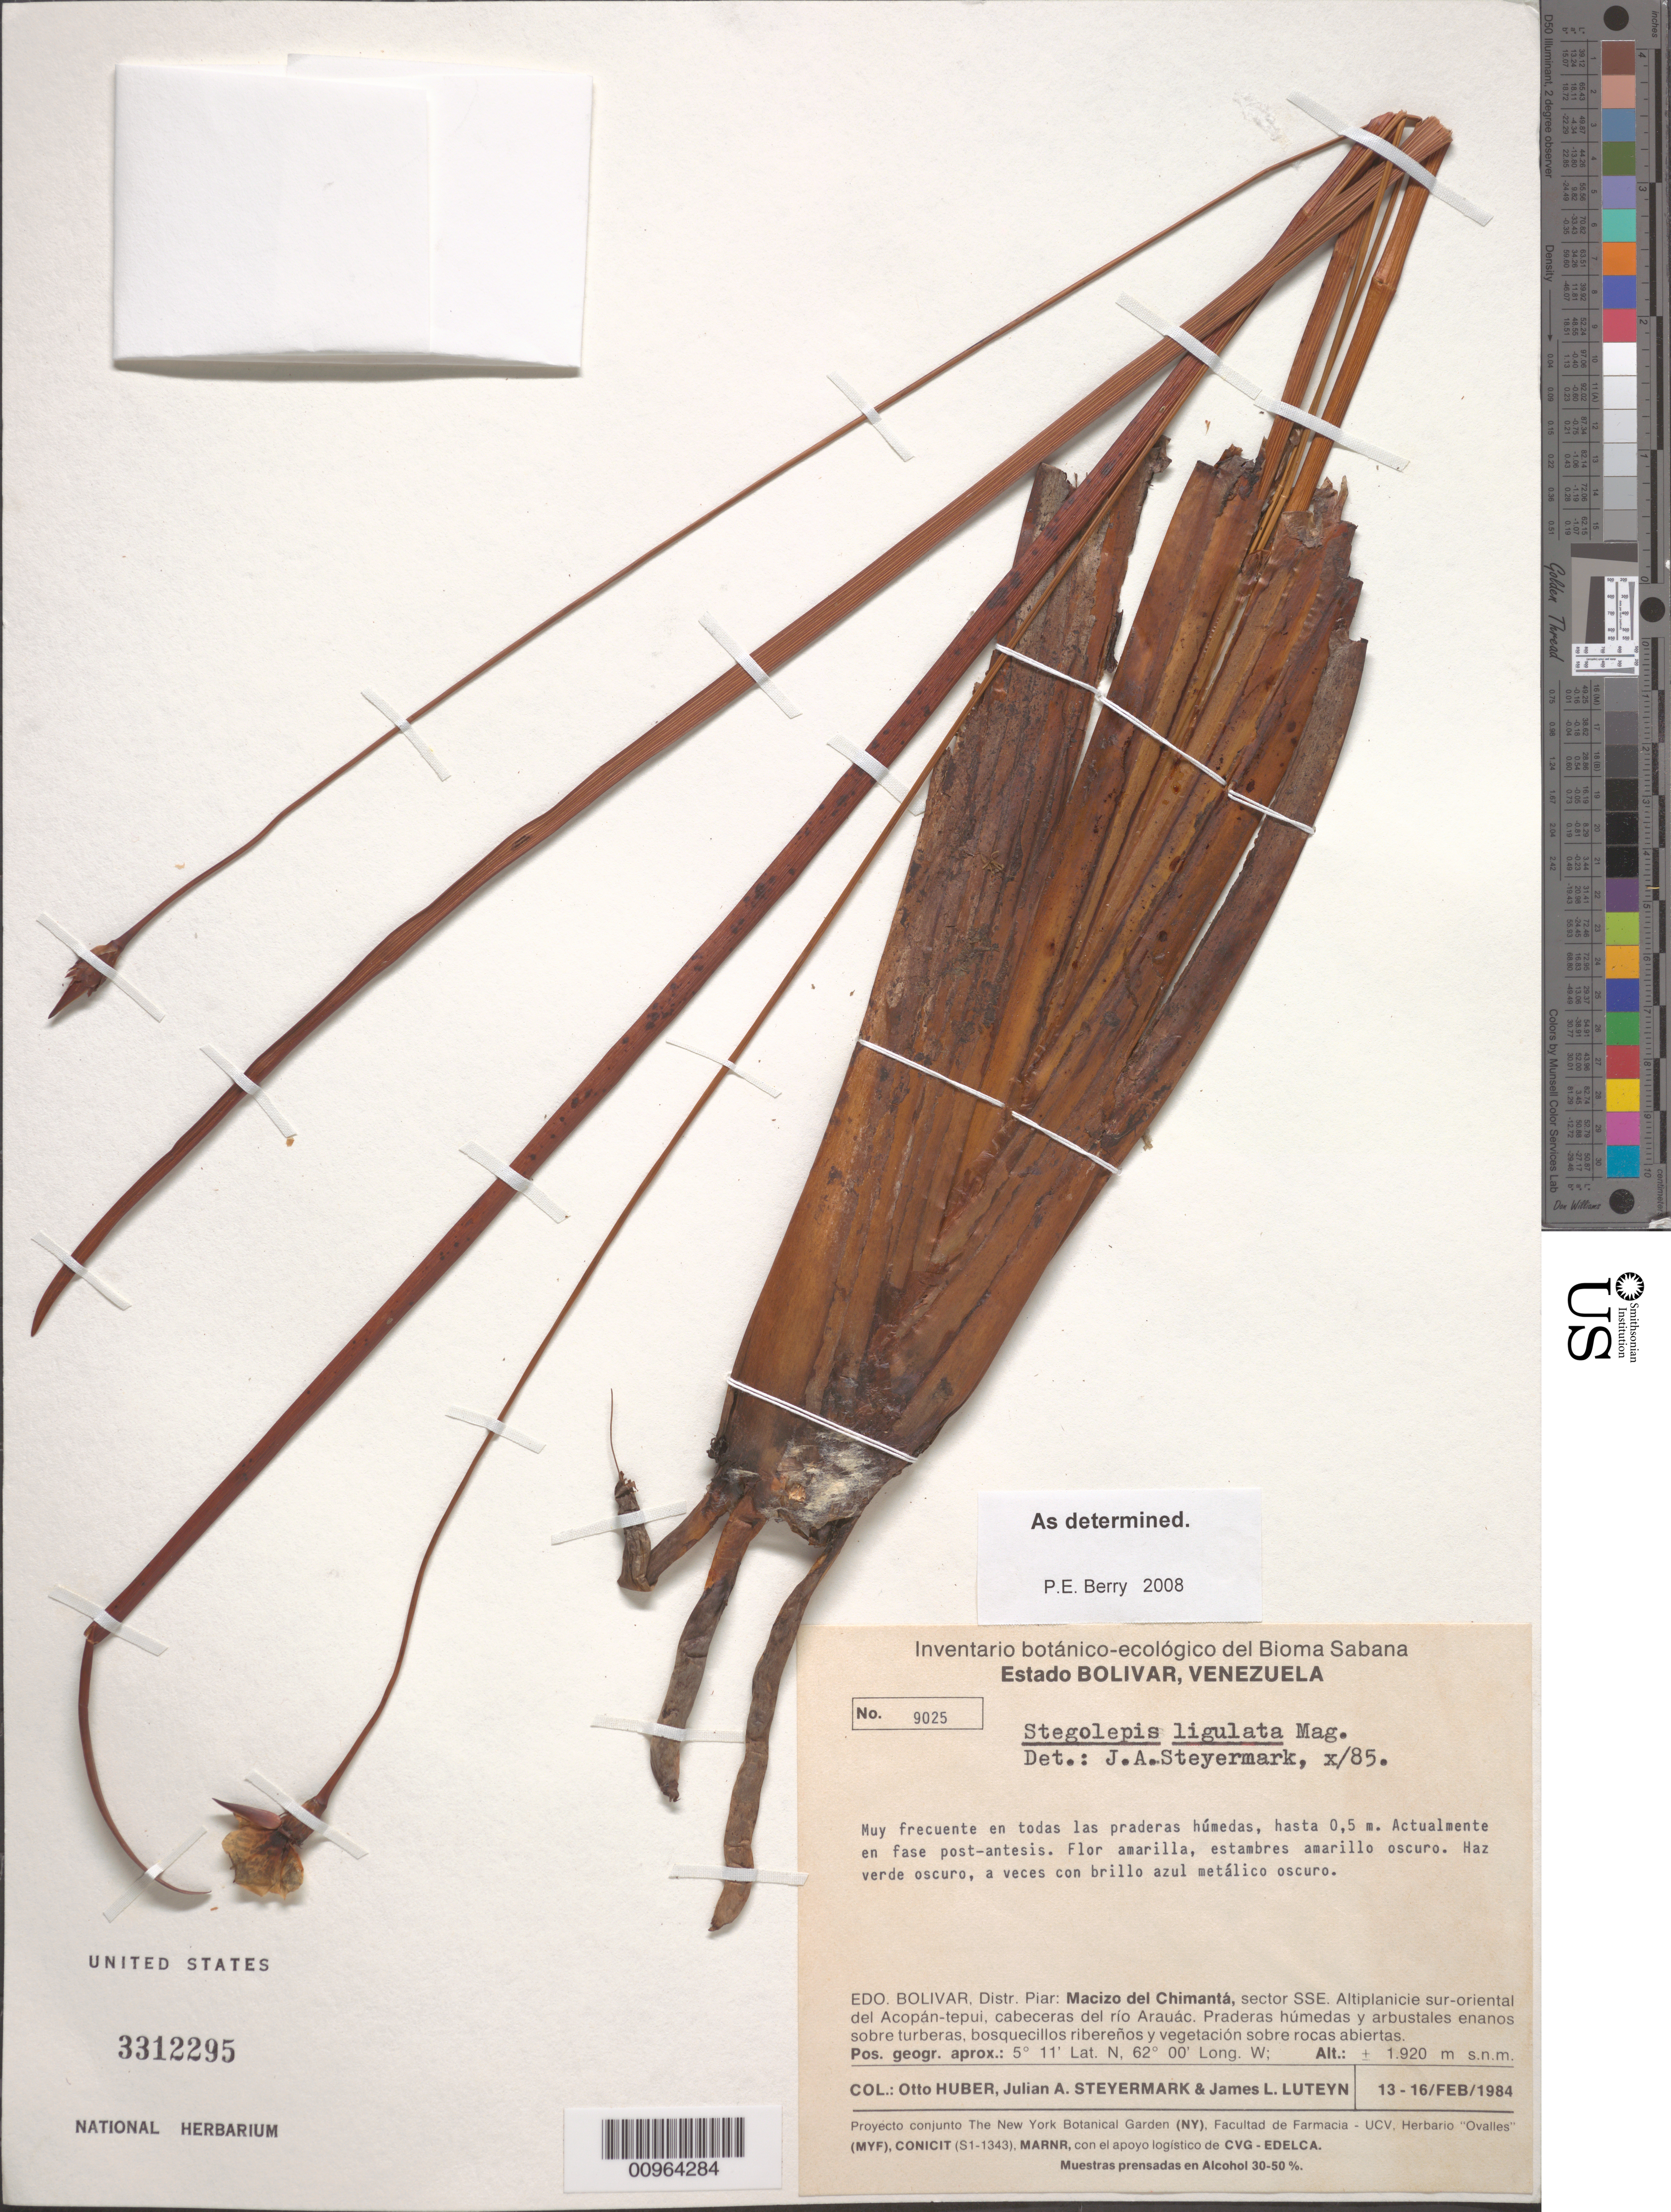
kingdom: Plantae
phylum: Tracheophyta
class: Liliopsida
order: Poales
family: Rapateaceae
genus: Stegolepis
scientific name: Stegolepis ligulata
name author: Maguire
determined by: Berry, P. E., (WIS), University of Wisconsin - Madison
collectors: O. Huber, J. Steyermark & J. L. Luteyn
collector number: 9025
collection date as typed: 13-Feb-84 to 16-Feb-84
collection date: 1984-02-13/1984-02-16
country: Venezuela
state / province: Bolívar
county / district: Piar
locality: Macizo del Chimantá, sector SSE, sur-oriental del Acopan-tepuí, cabeceras del Río Arauac.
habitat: Praderas humedas y arbustales enanos sobre turberas, bosquecillos riberenos y vegetacion sobre rocas abiertas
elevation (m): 1920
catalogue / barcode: US 3312295